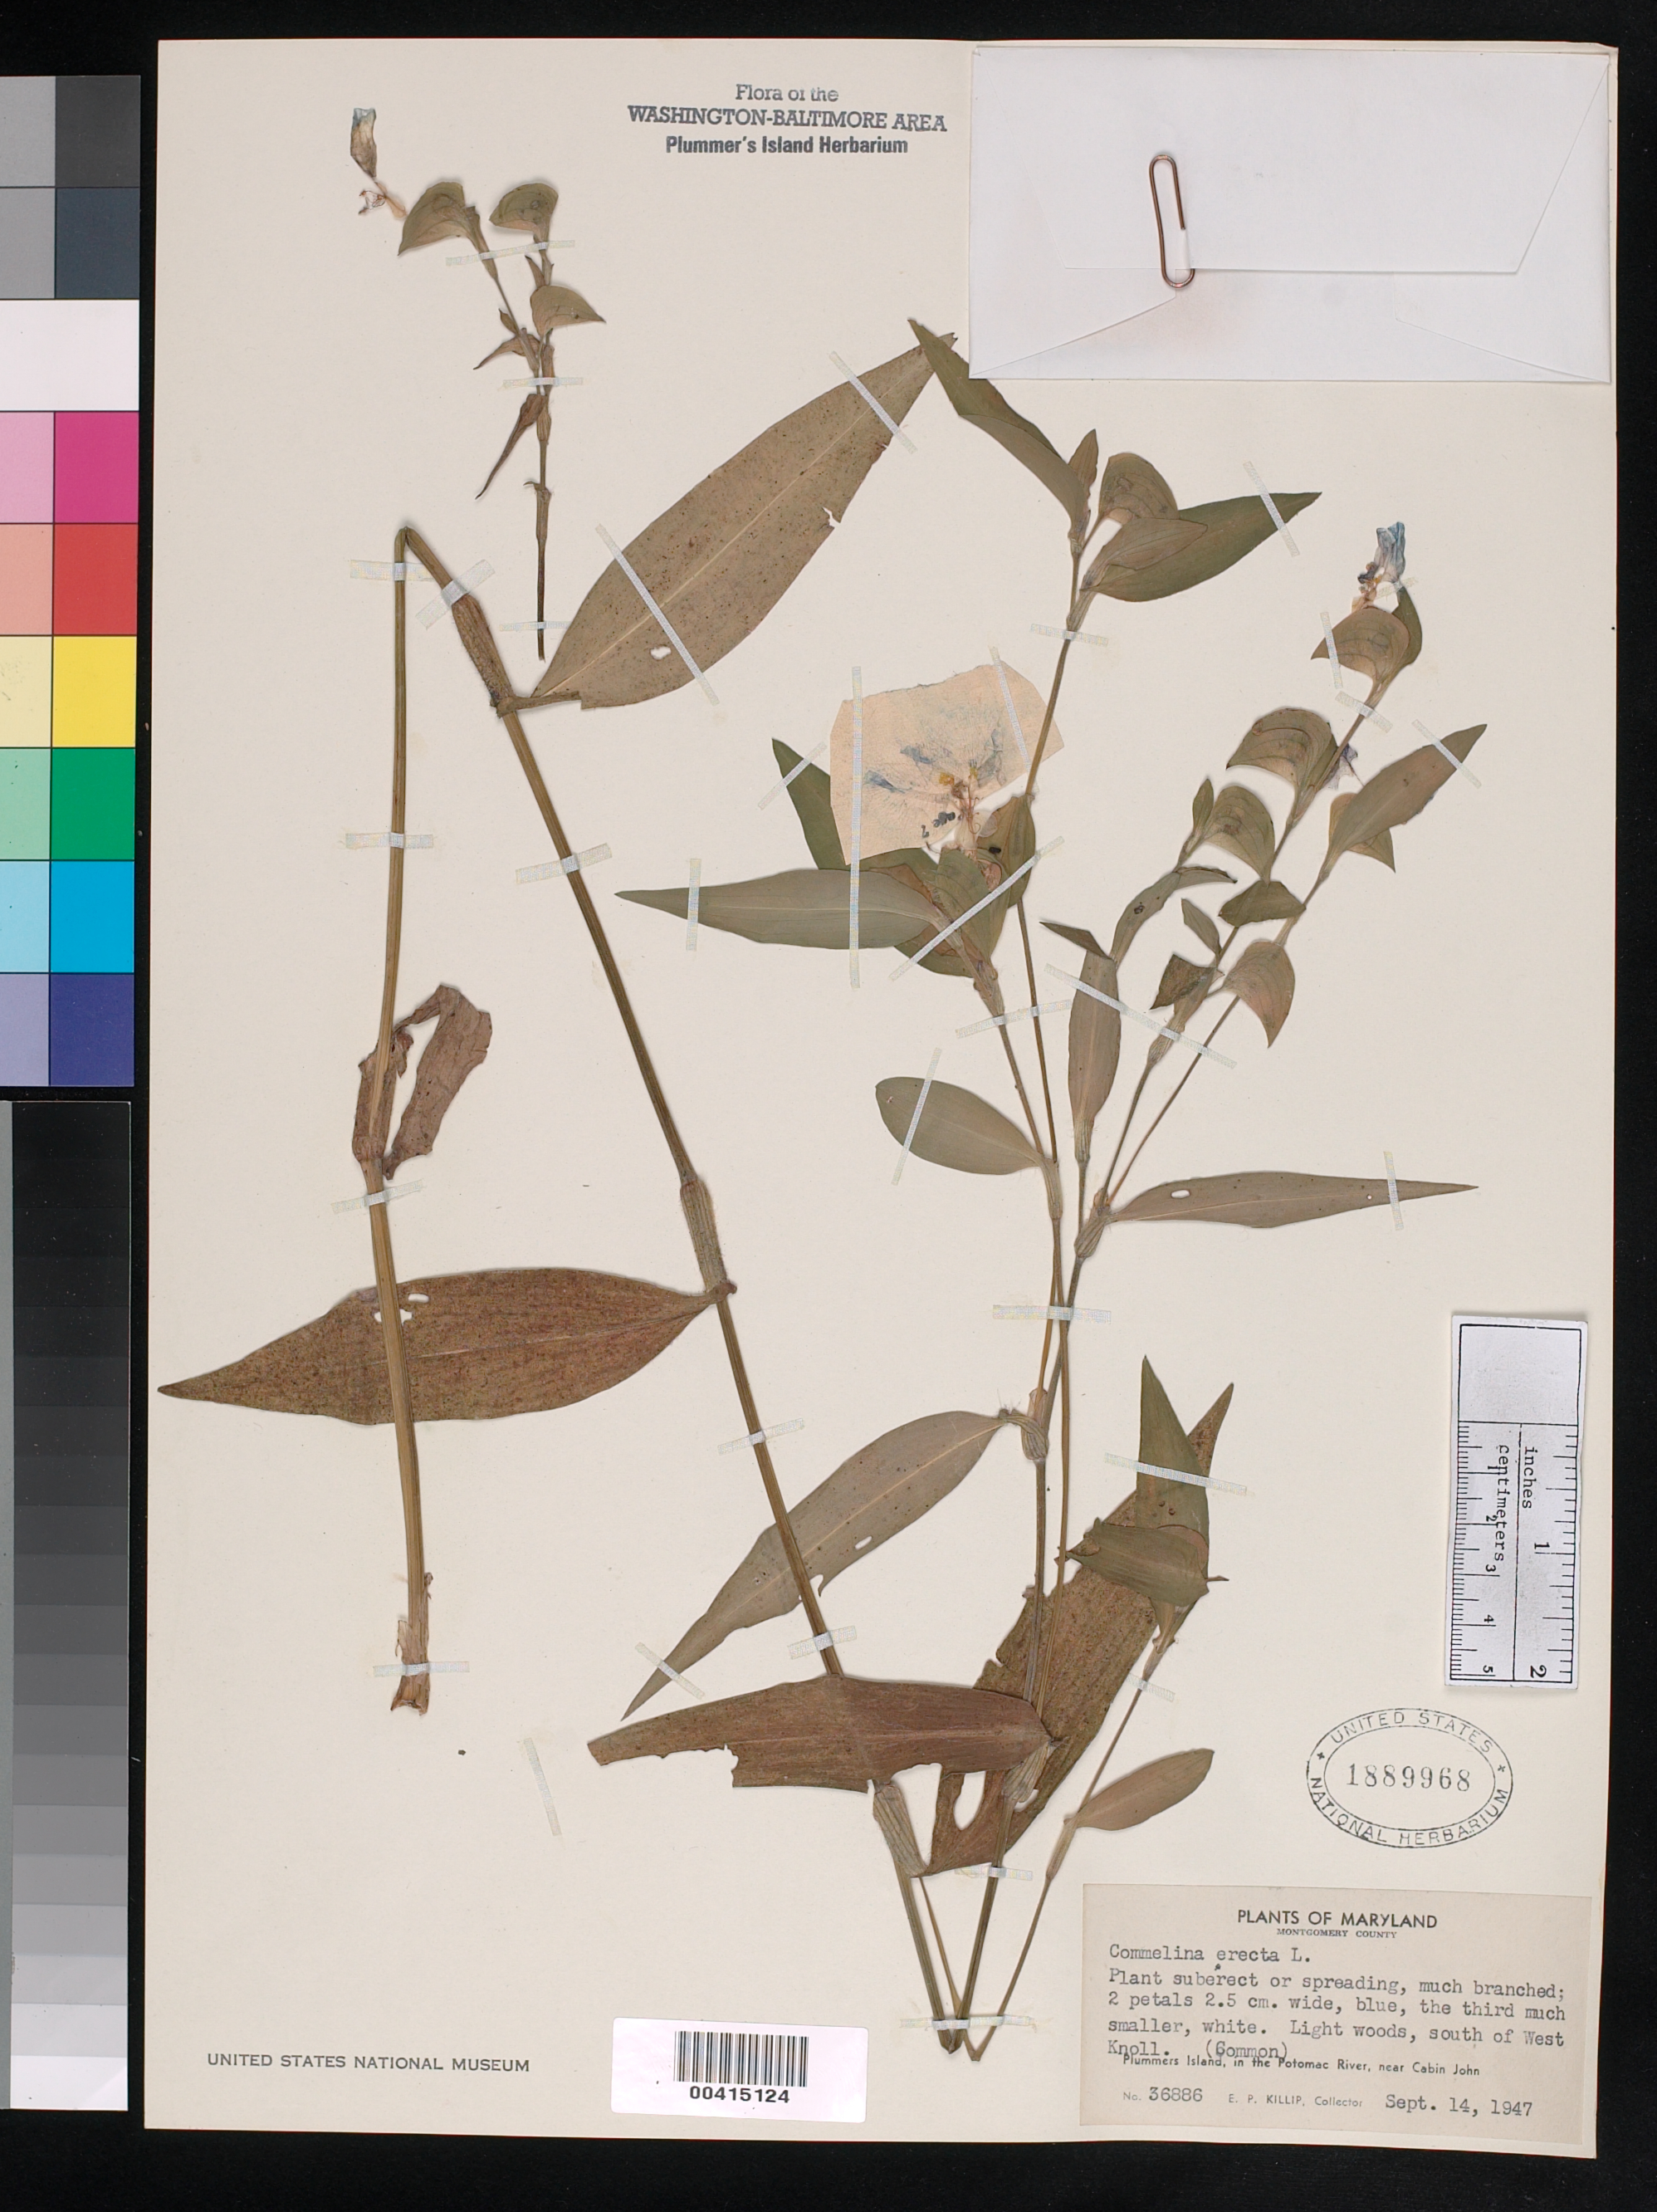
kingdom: Plantae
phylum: Tracheophyta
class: Liliopsida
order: Commelinales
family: Commelinaceae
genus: Commelina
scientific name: Commelina erecta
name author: L.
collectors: E. P. Killip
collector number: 36886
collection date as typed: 14 Sep 1947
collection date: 1947-09-14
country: United States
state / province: Maryland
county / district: Montgomery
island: Plummers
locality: Plummer's Island, S of west knoll C. & O. Canal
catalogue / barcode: US 1889968